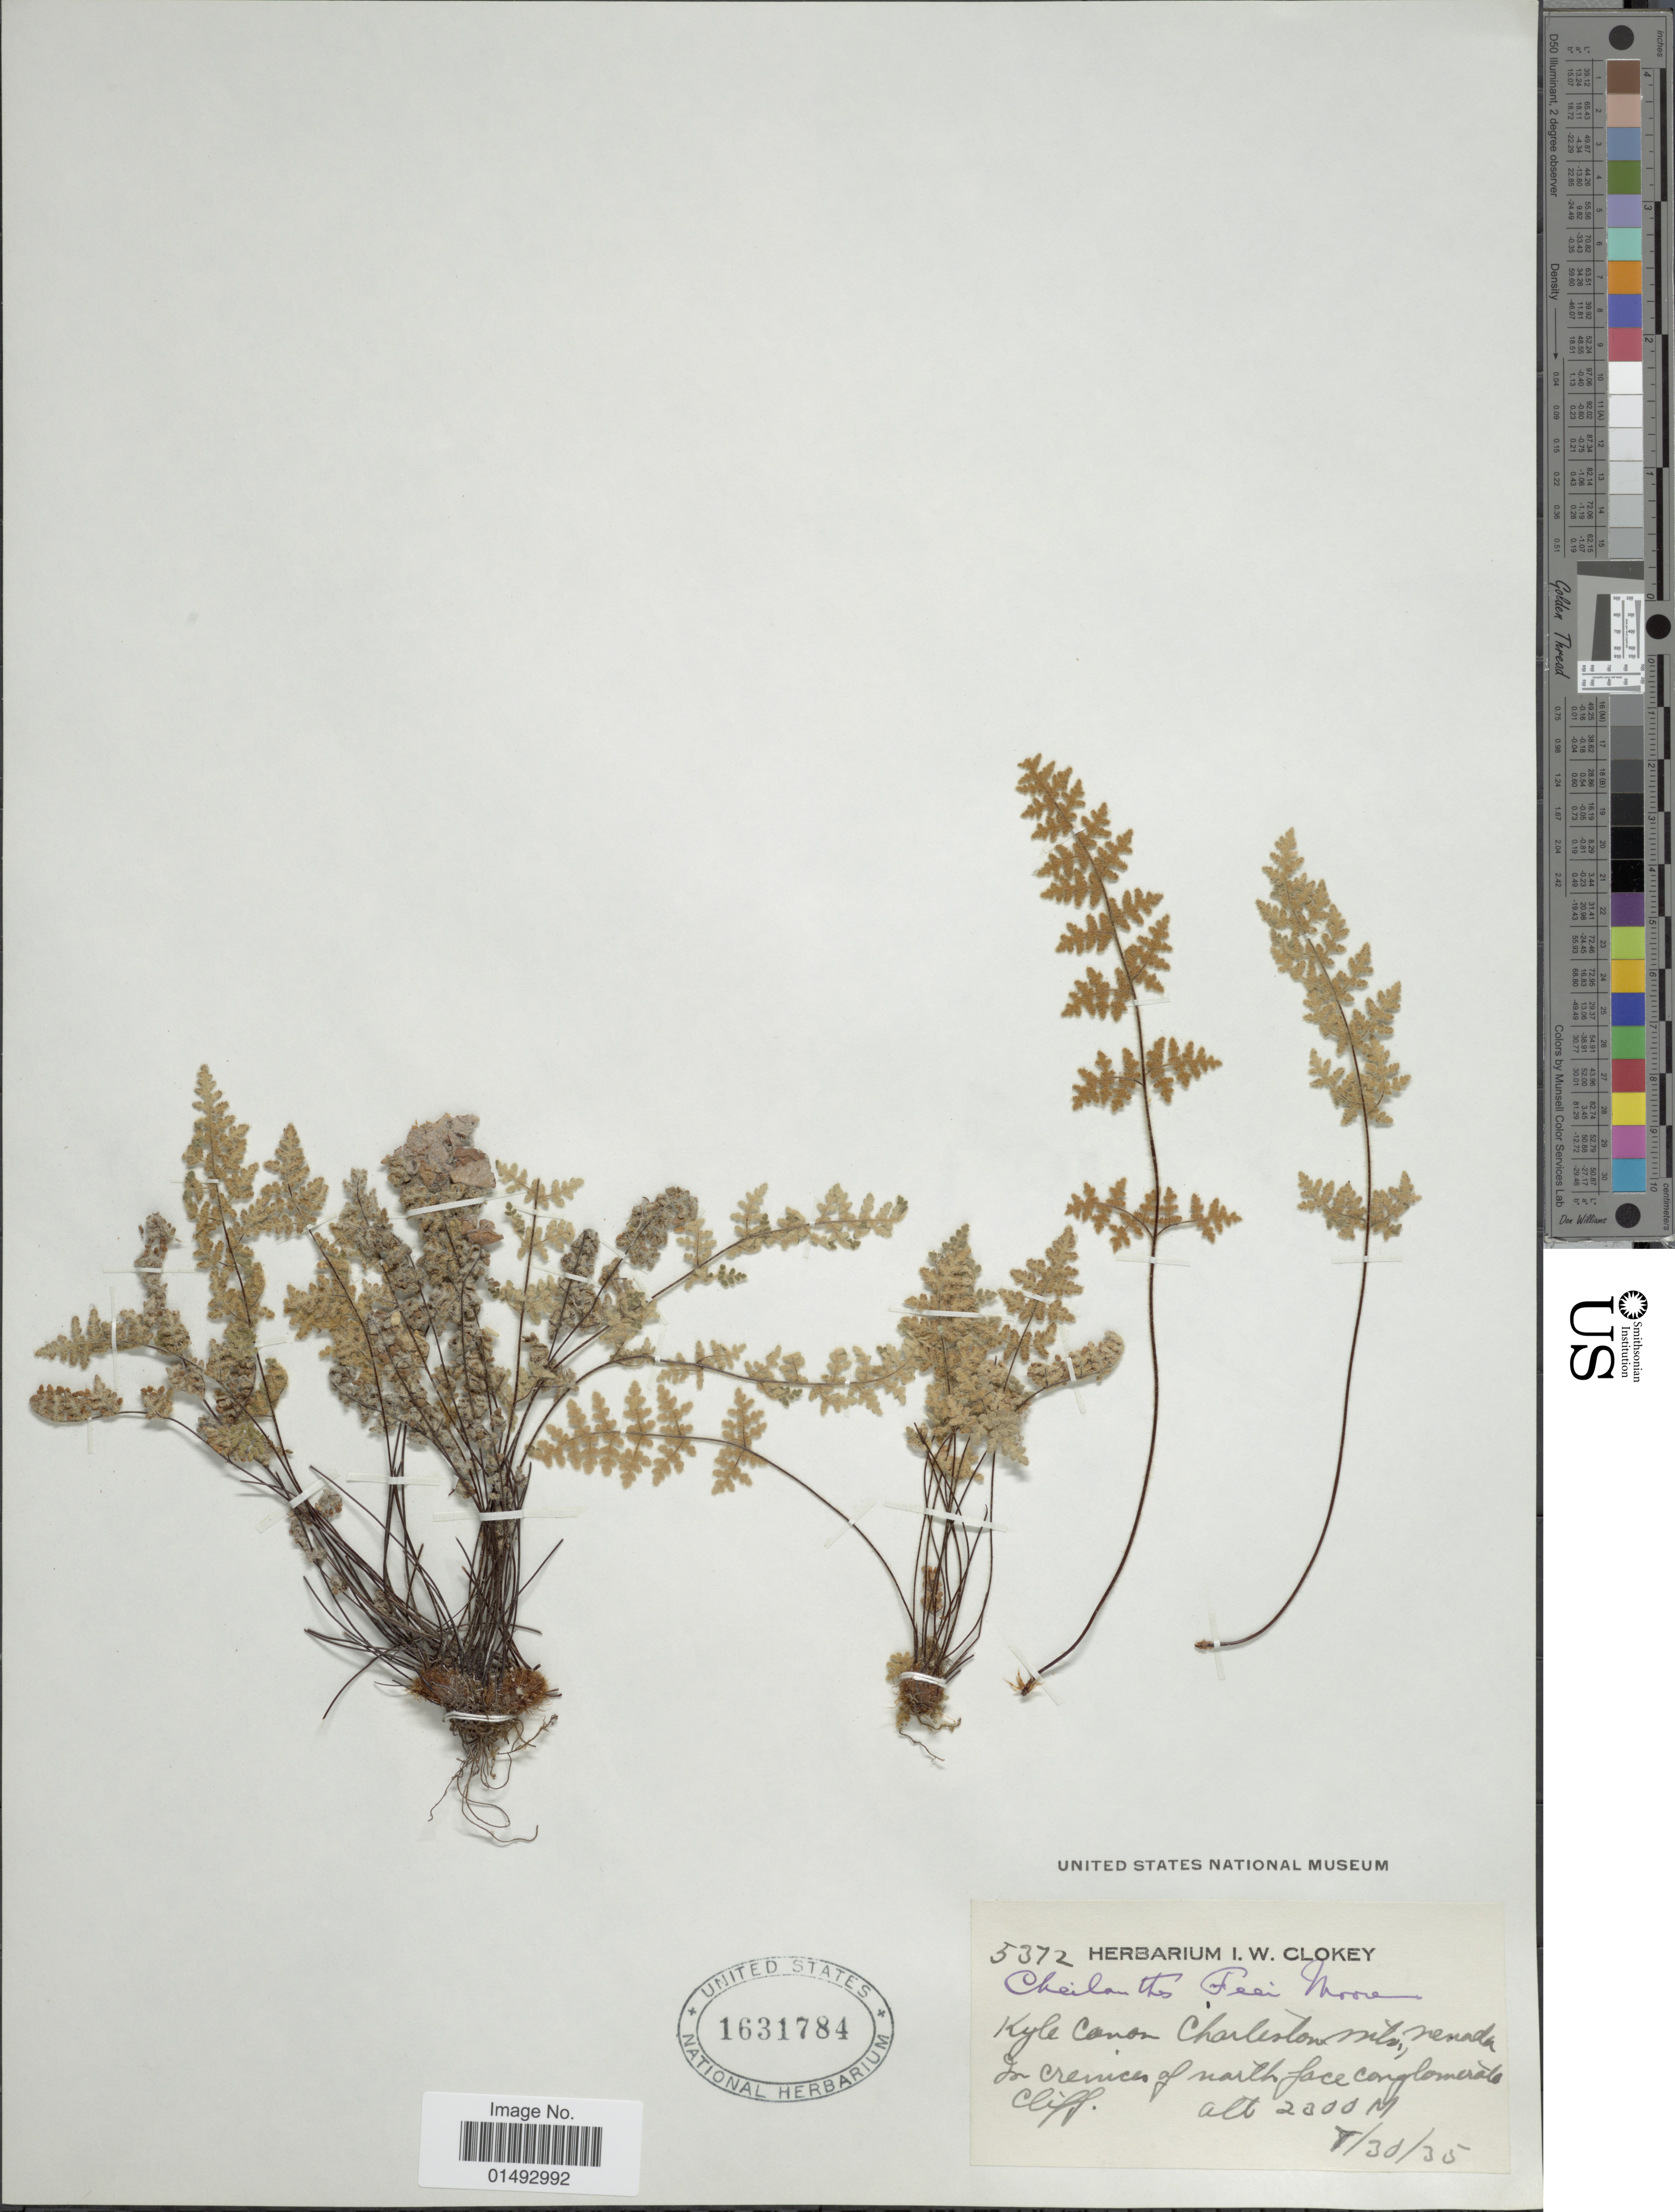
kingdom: Plantae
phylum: Tracheophyta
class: Polypodiopsida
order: Polypodiales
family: Pteridaceae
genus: Myriopteris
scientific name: Myriopteris gracilis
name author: Fée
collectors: ex herb. I. W. Clokey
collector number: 5372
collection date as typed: Transcribed d/m/y: 30/5/35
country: United States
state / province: Nevada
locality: Kyle Canon Charleston Mts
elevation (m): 2300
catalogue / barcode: US 1631784